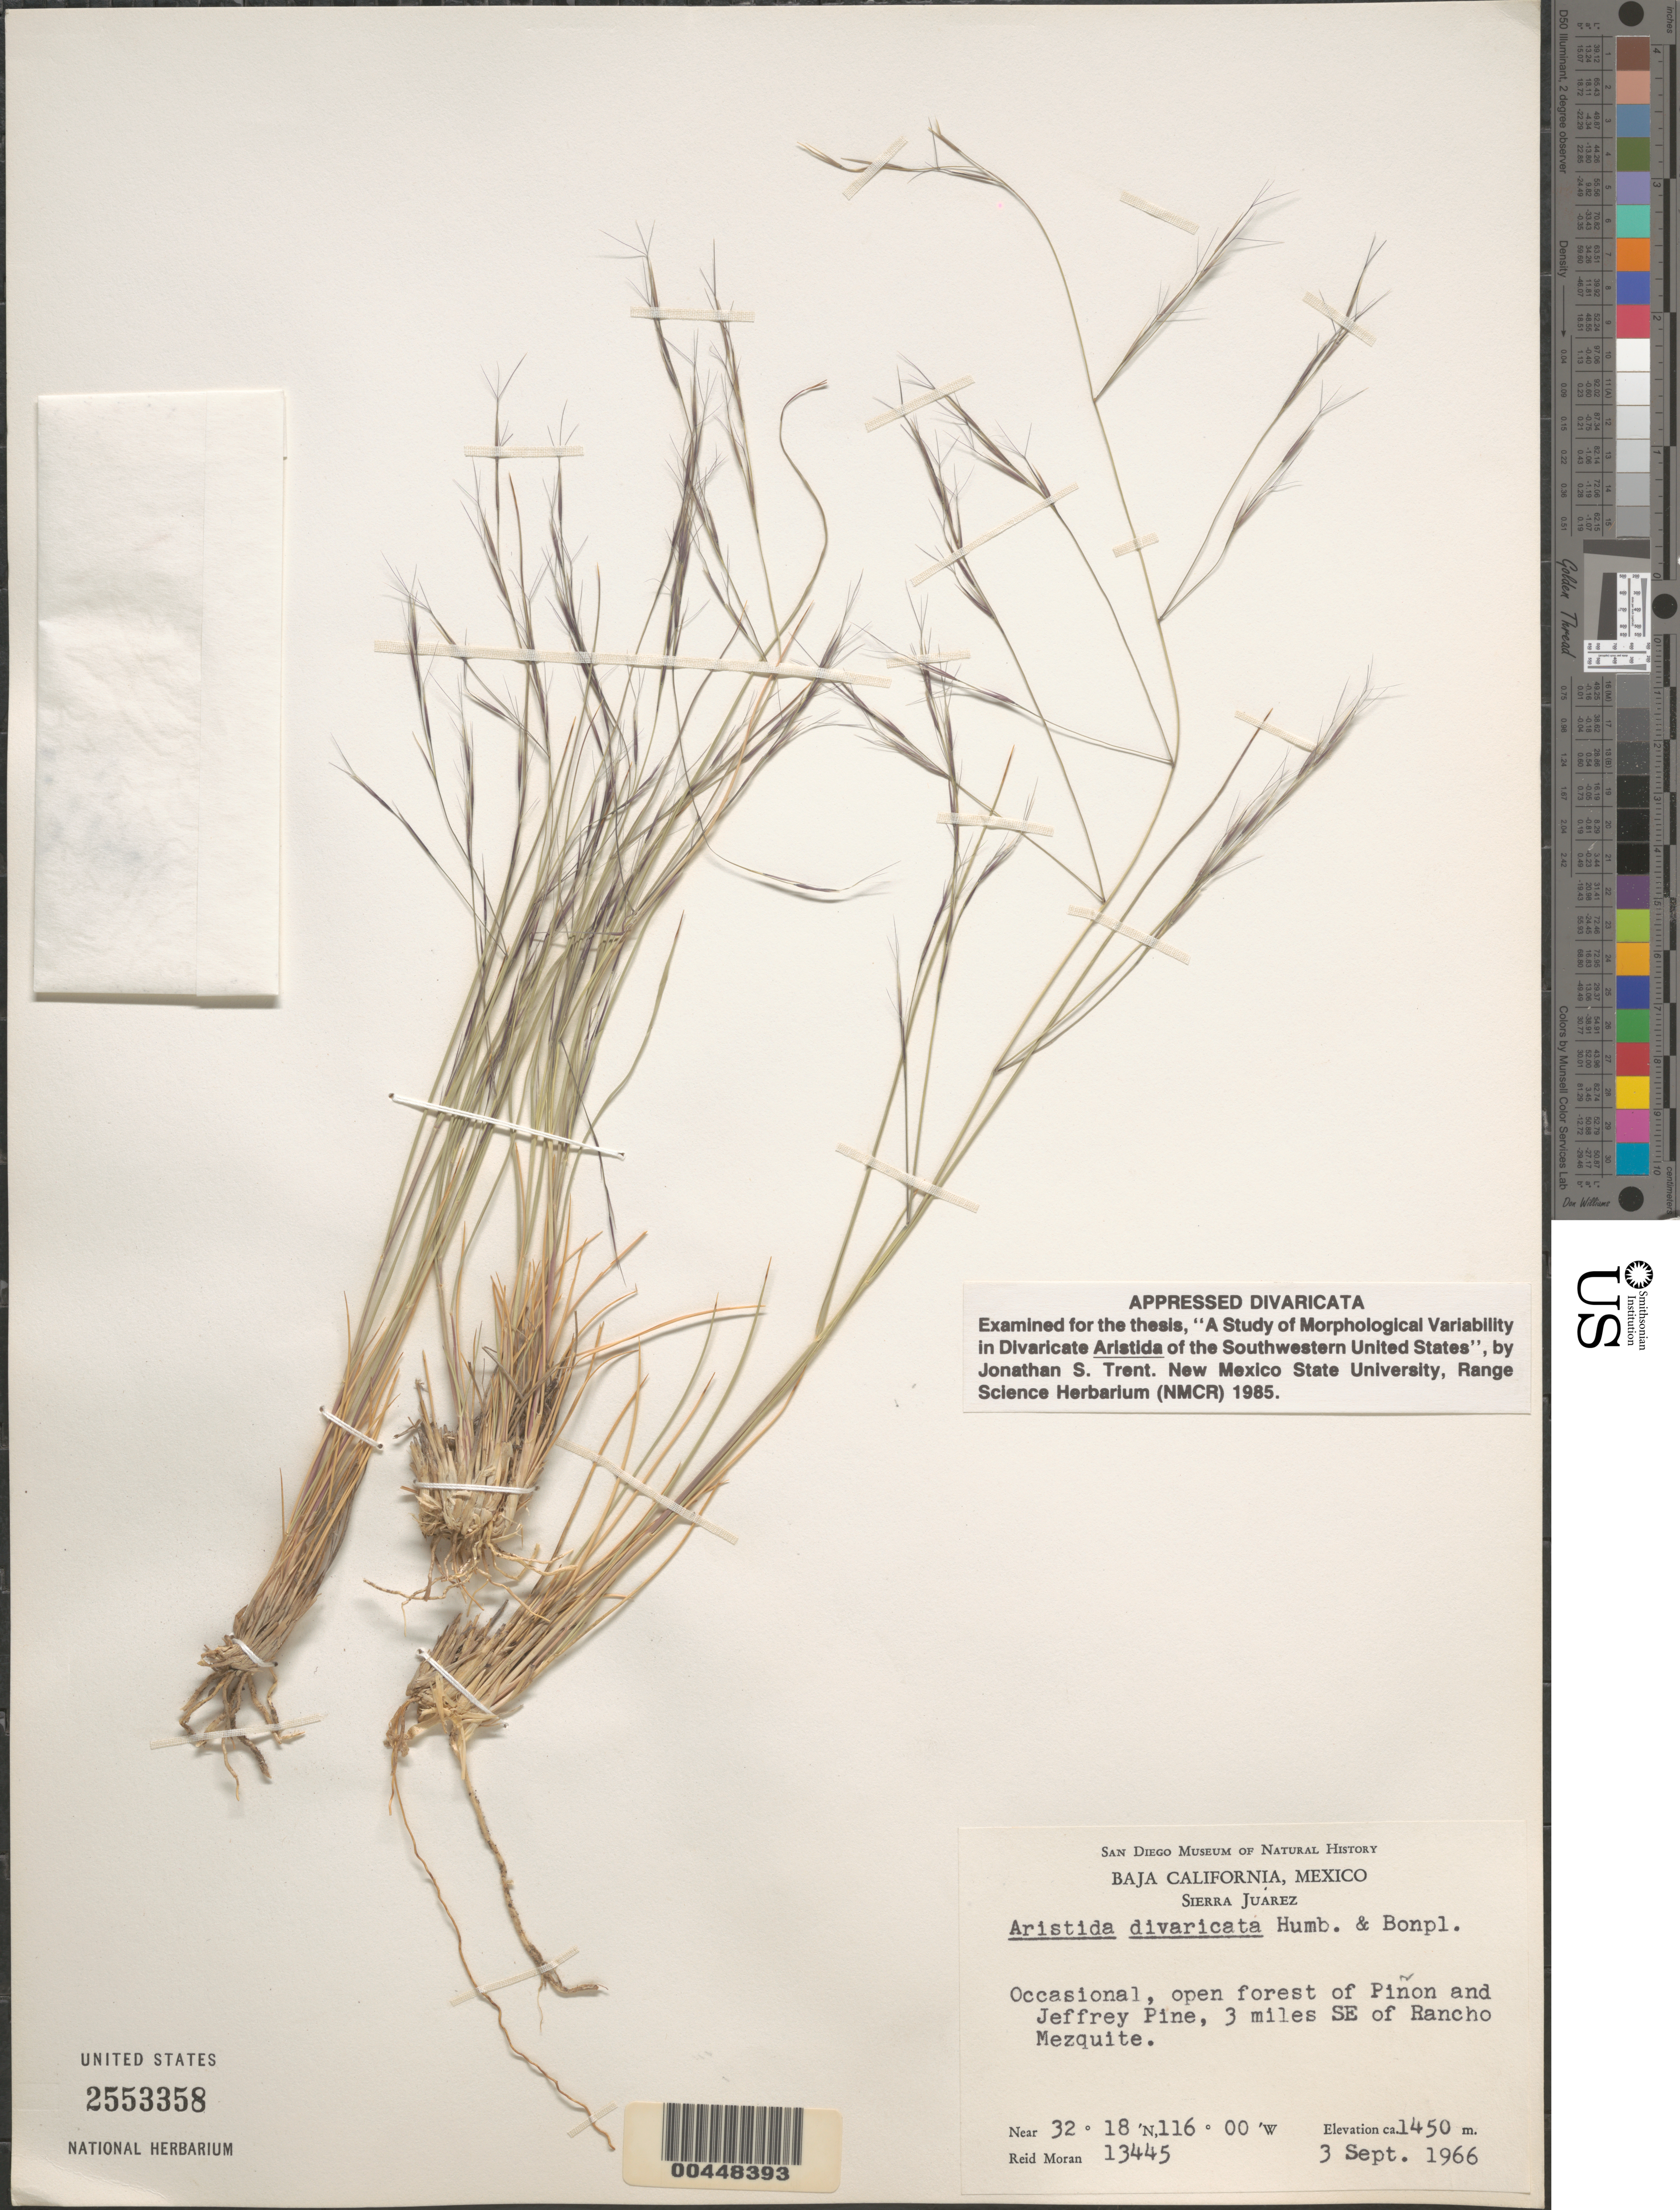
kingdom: Plantae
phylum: Tracheophyta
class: Liliopsida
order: Poales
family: Poaceae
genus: Aristida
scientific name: Aristida divaricata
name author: Humb. & Bonpl. ex Willd.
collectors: R. V. Moran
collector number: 13445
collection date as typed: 3 Sep 1966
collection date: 1966-09-03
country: Mexico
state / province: Baja California Norte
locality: Sierra Juarez, 3 miles SE of Rancho Mezquite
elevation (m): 1450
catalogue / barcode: US 2553358